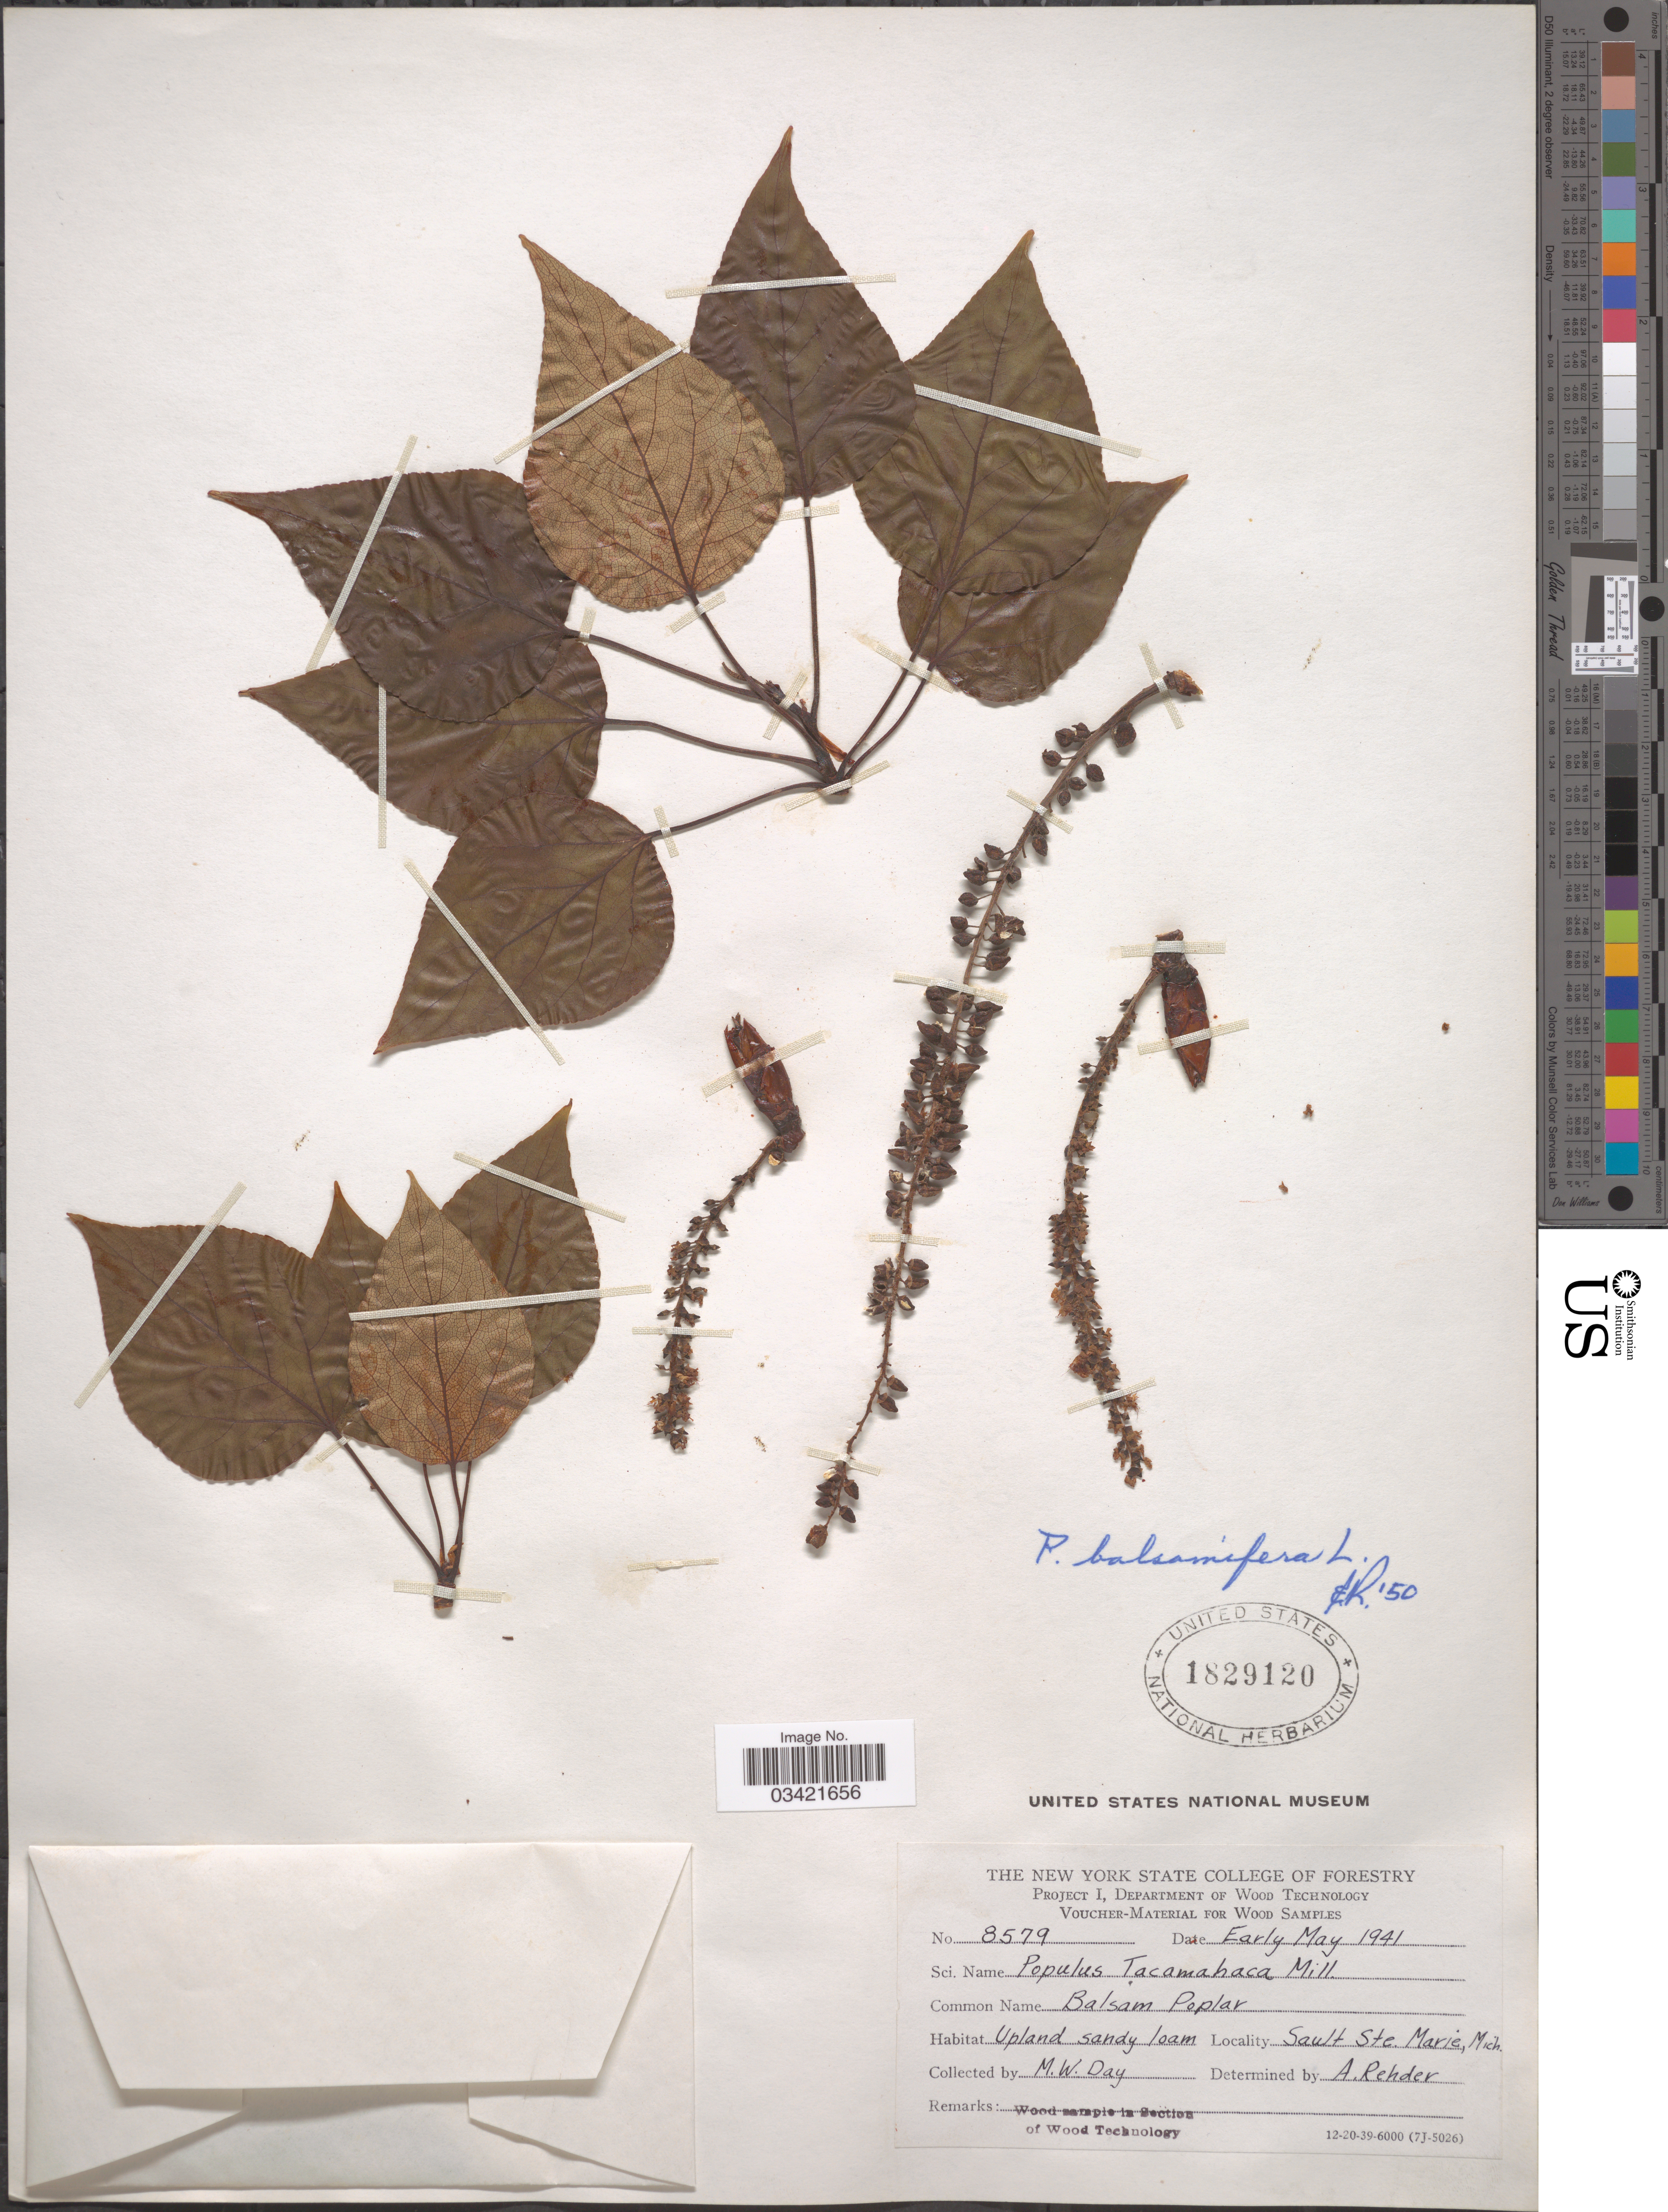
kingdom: Plantae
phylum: Tracheophyta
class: Magnoliopsida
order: Malpighiales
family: Salicaceae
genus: Populus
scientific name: Populus balsamifera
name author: L.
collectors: M. Day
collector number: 8579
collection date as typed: Early May 1941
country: United States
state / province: Michigan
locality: Sault Ste. Marie.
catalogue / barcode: US 1829120